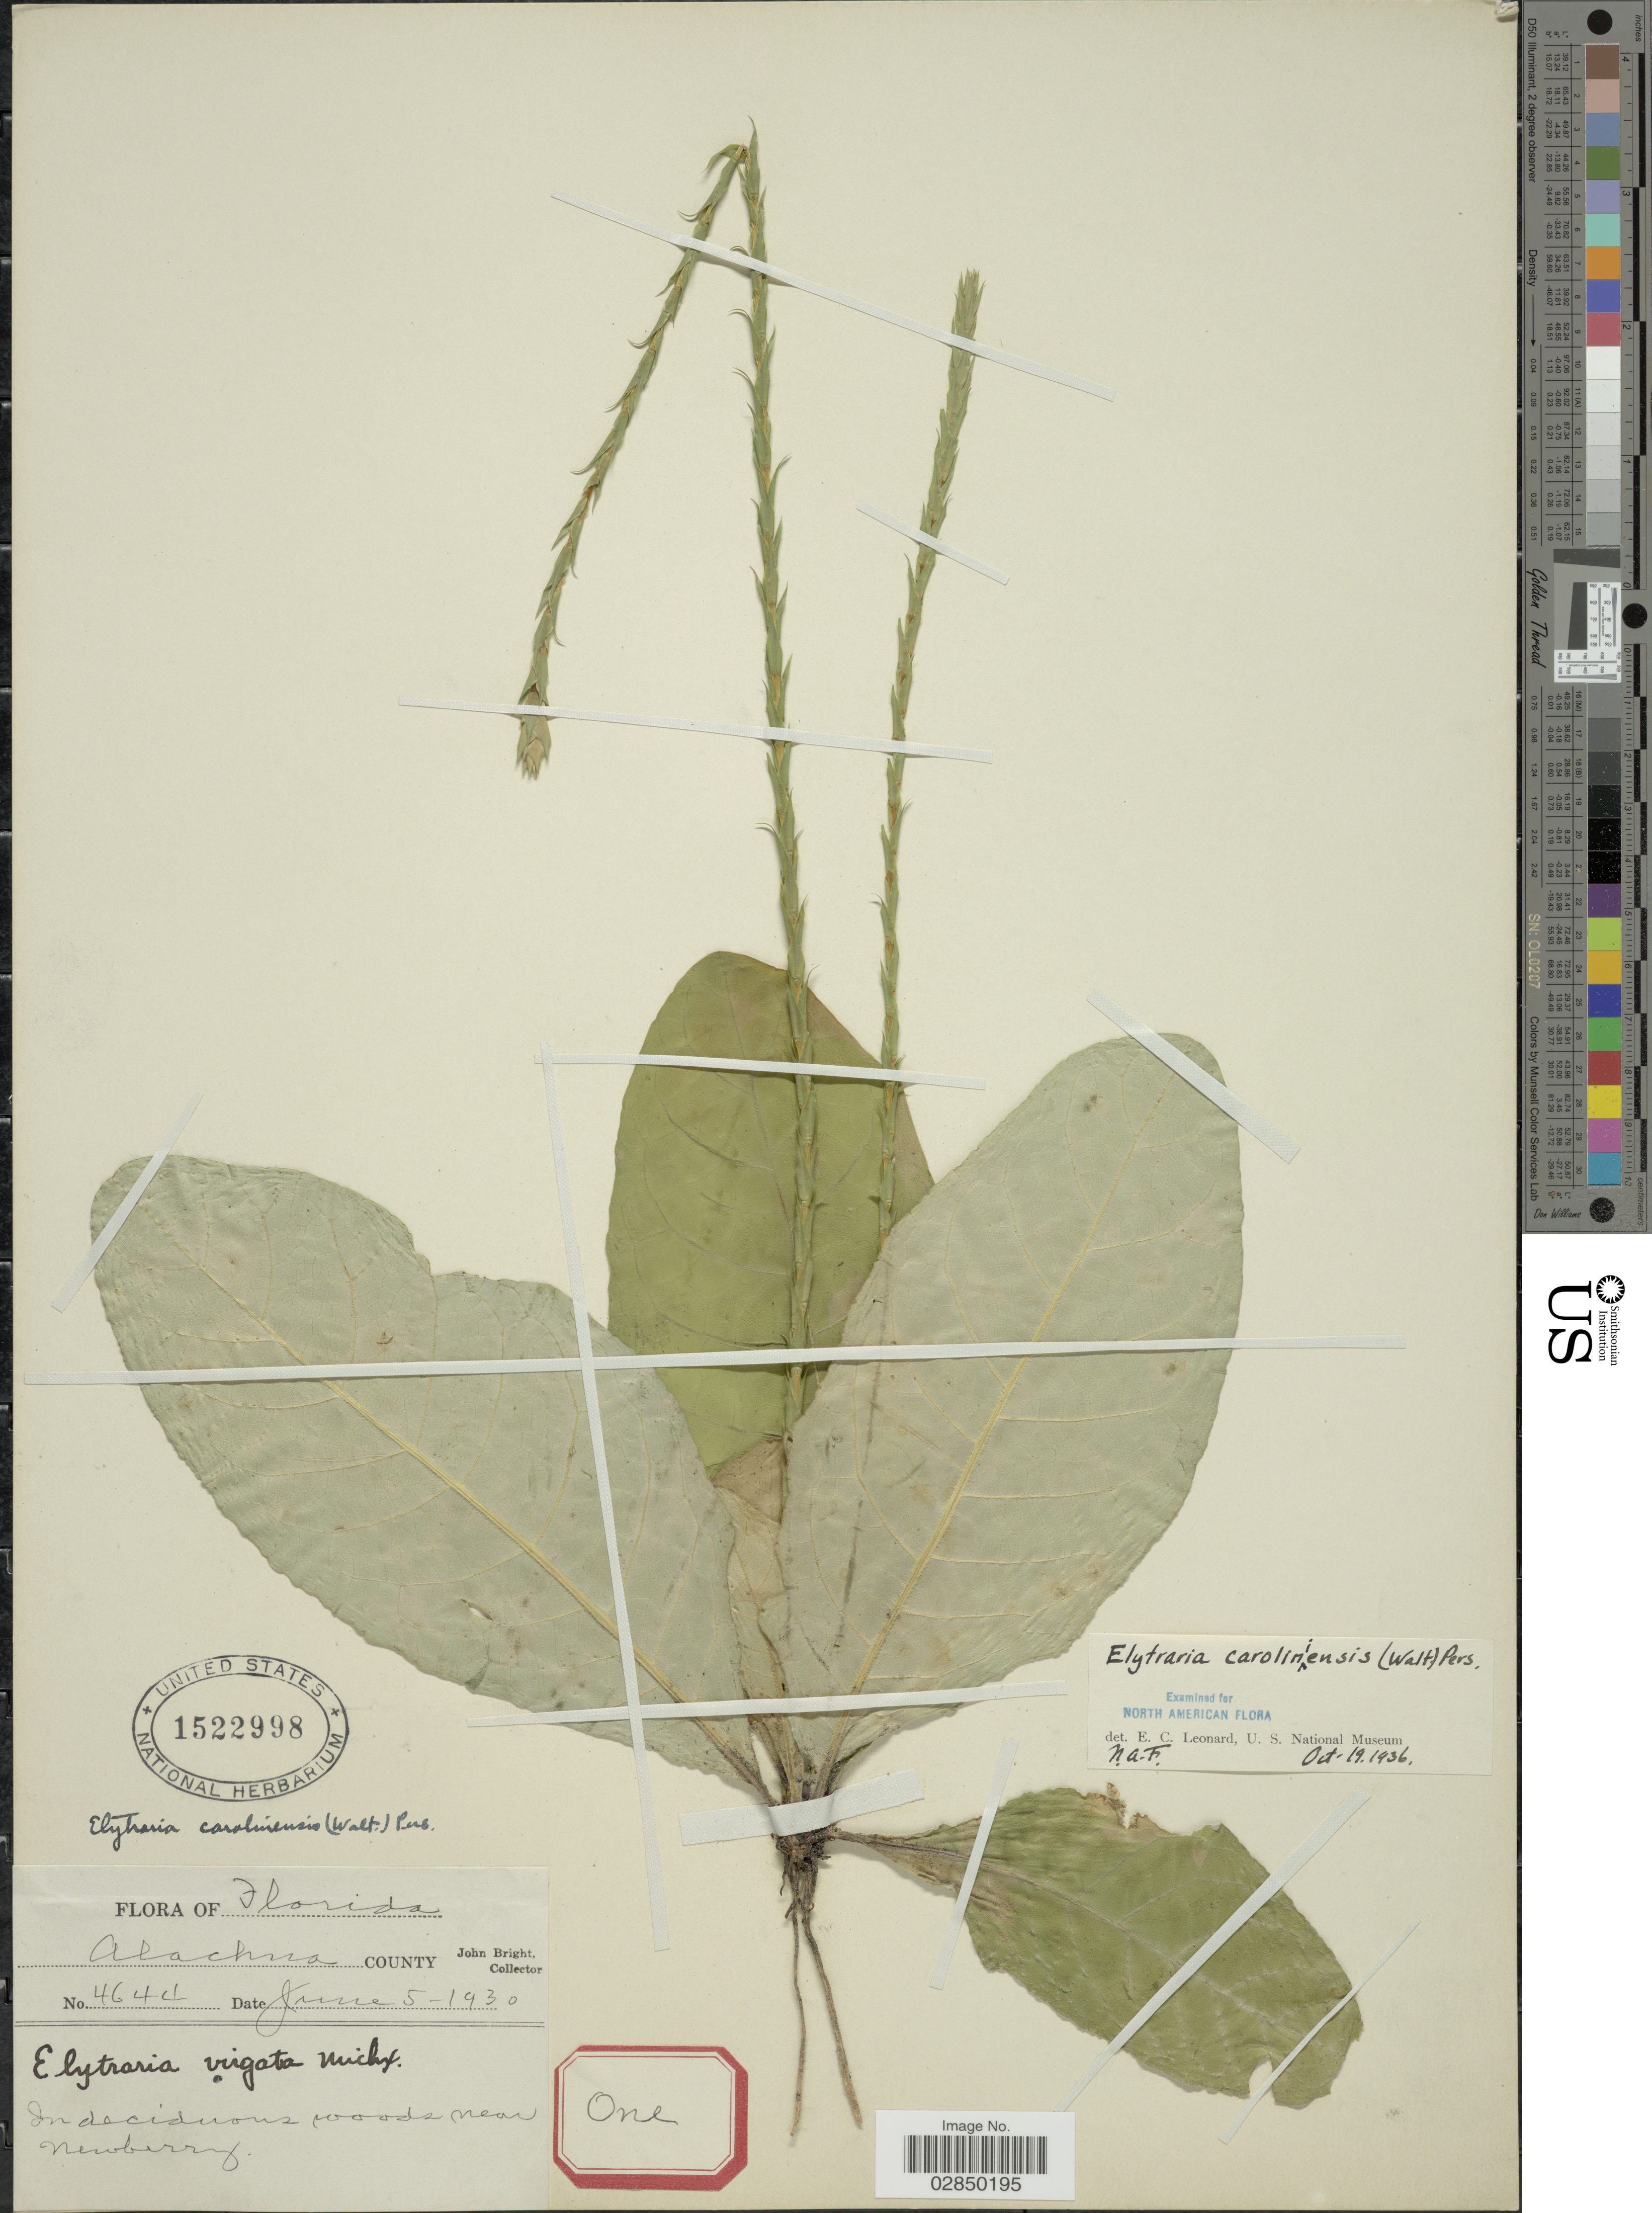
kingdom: Plantae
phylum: Tracheophyta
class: Magnoliopsida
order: Lamiales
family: Acanthaceae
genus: Elytraria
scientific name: Elytraria caroliniensis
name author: (J.F. Gmel.) Pers.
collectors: J. Bright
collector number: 4644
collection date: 1930-06-05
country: United States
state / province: Florida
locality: Alachua County. Near Newberry.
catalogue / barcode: US 1522998